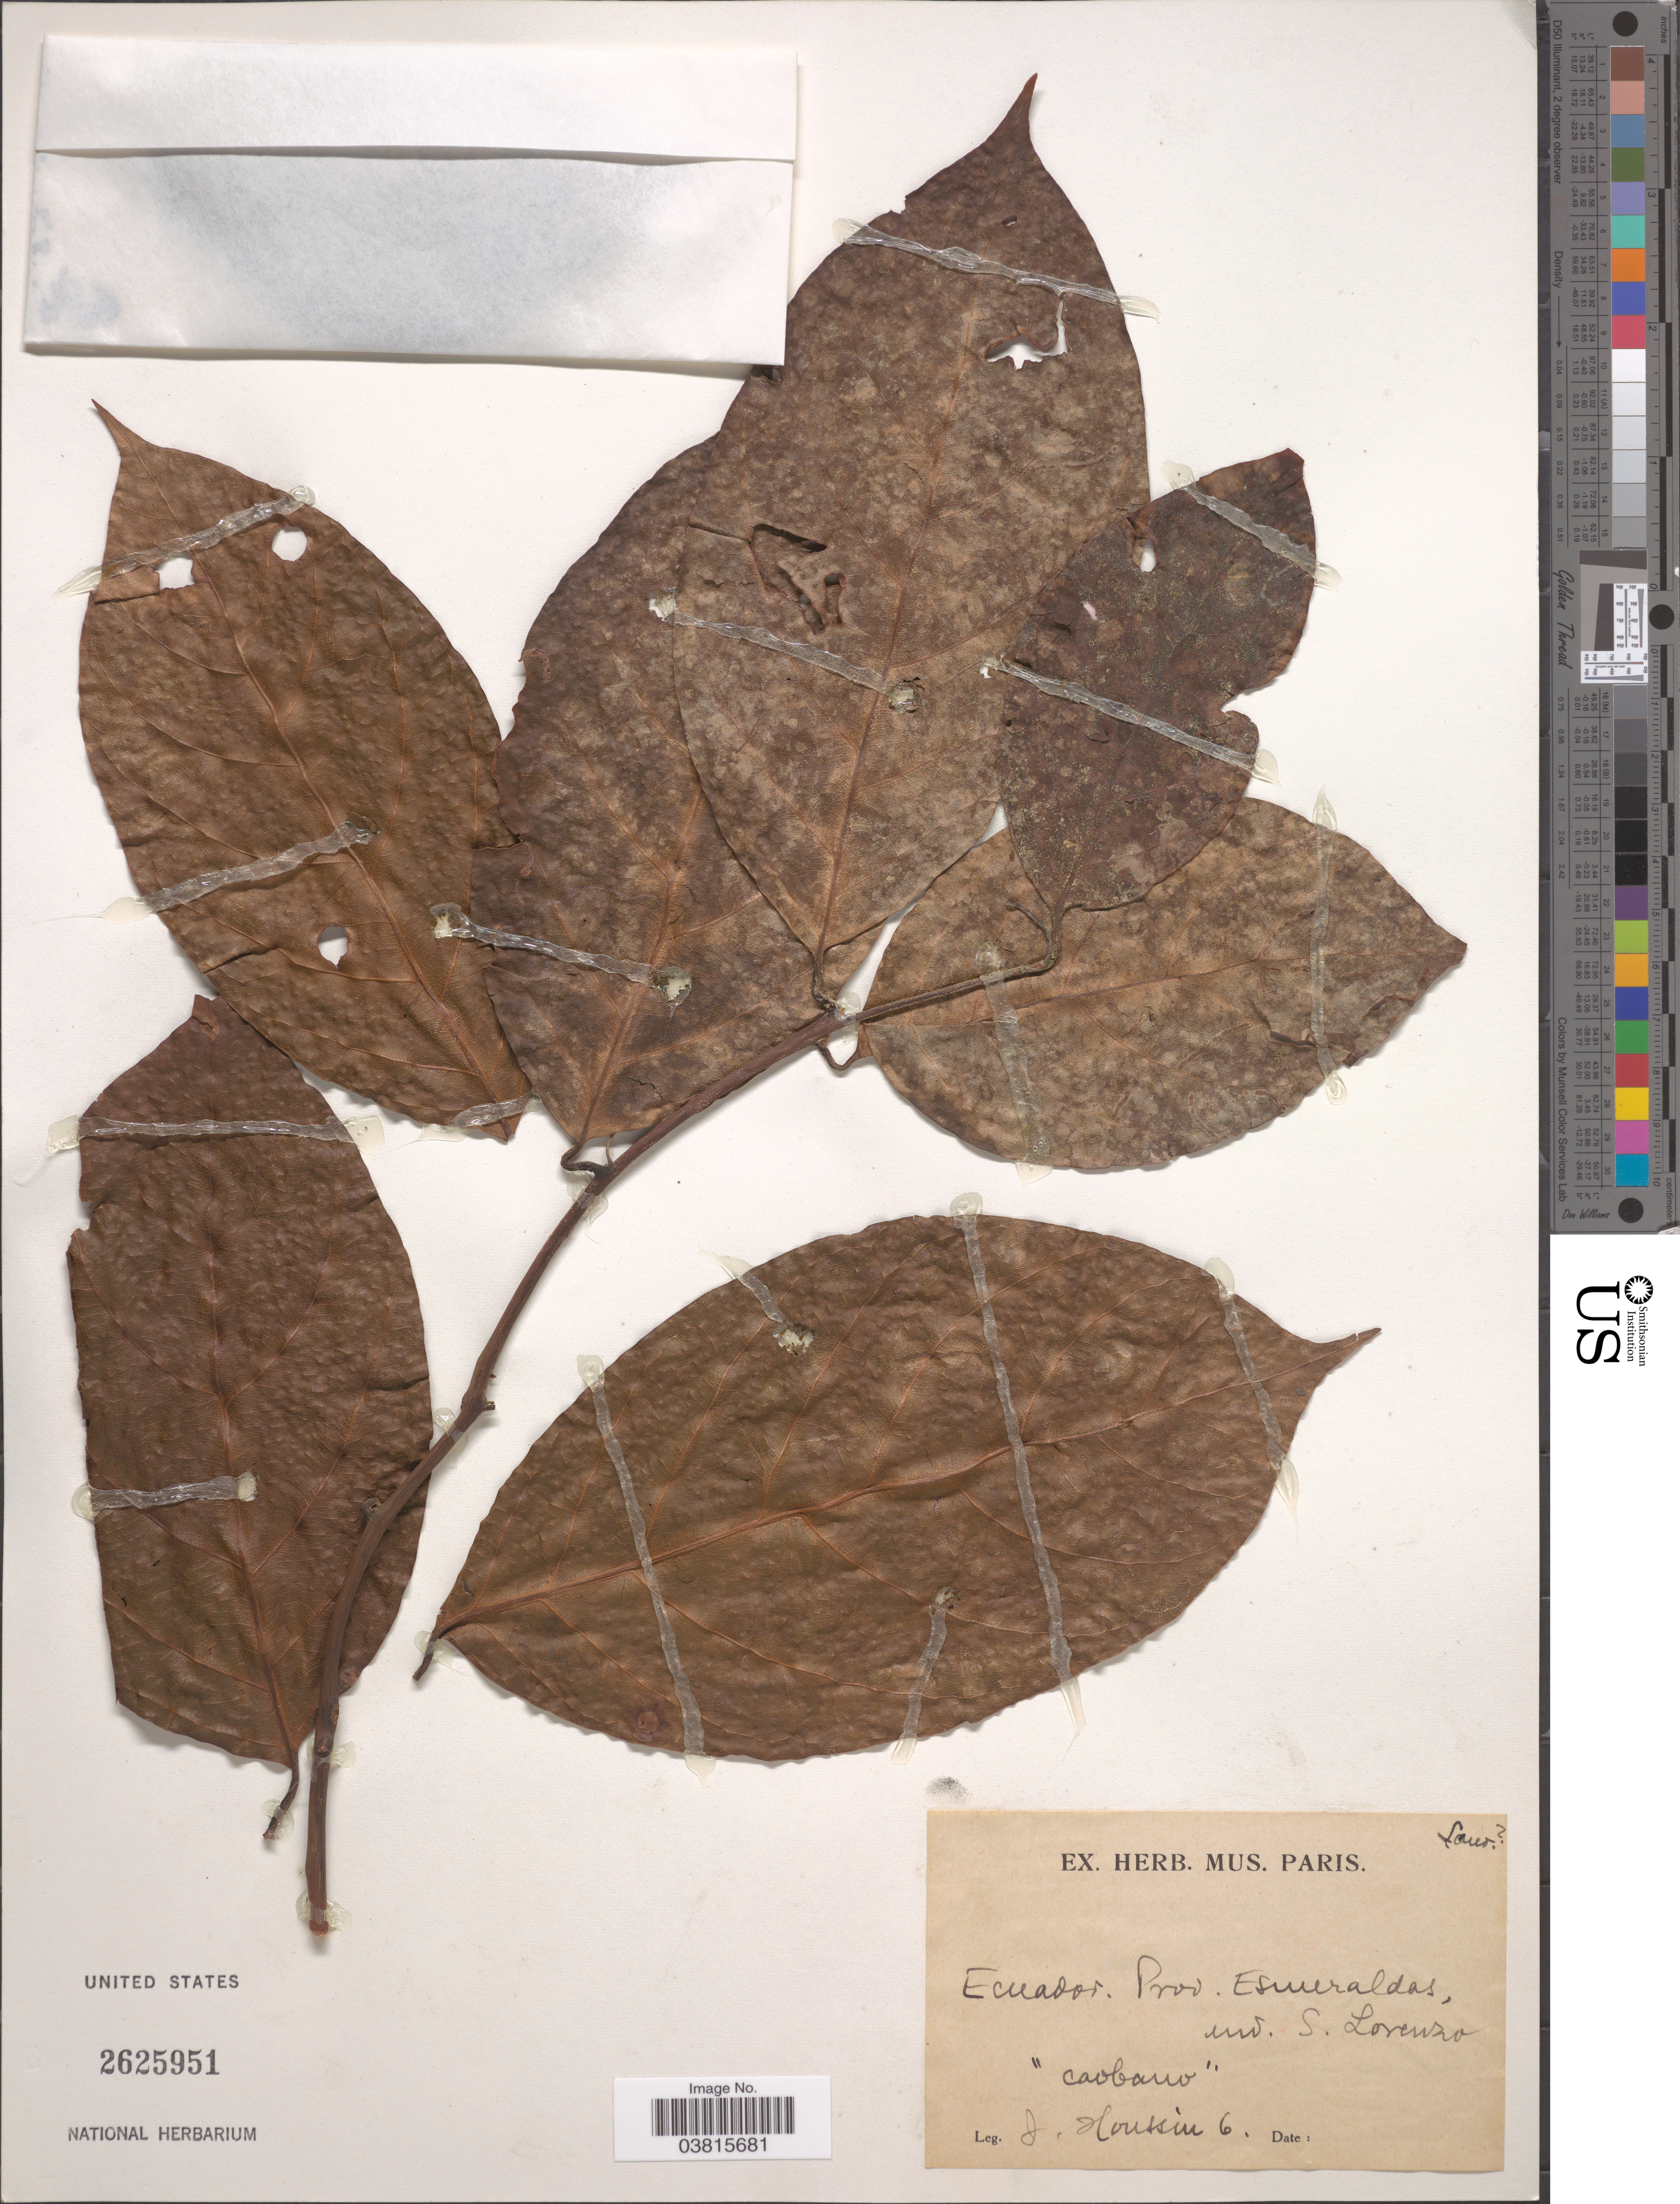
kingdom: Plantae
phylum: Tracheophyta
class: Magnoliopsida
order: Laurales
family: Lauraceae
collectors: J. Houssin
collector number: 6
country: Ecuador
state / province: Esmeraldas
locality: Ind. S. Lorenzo.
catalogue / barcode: US 2625951